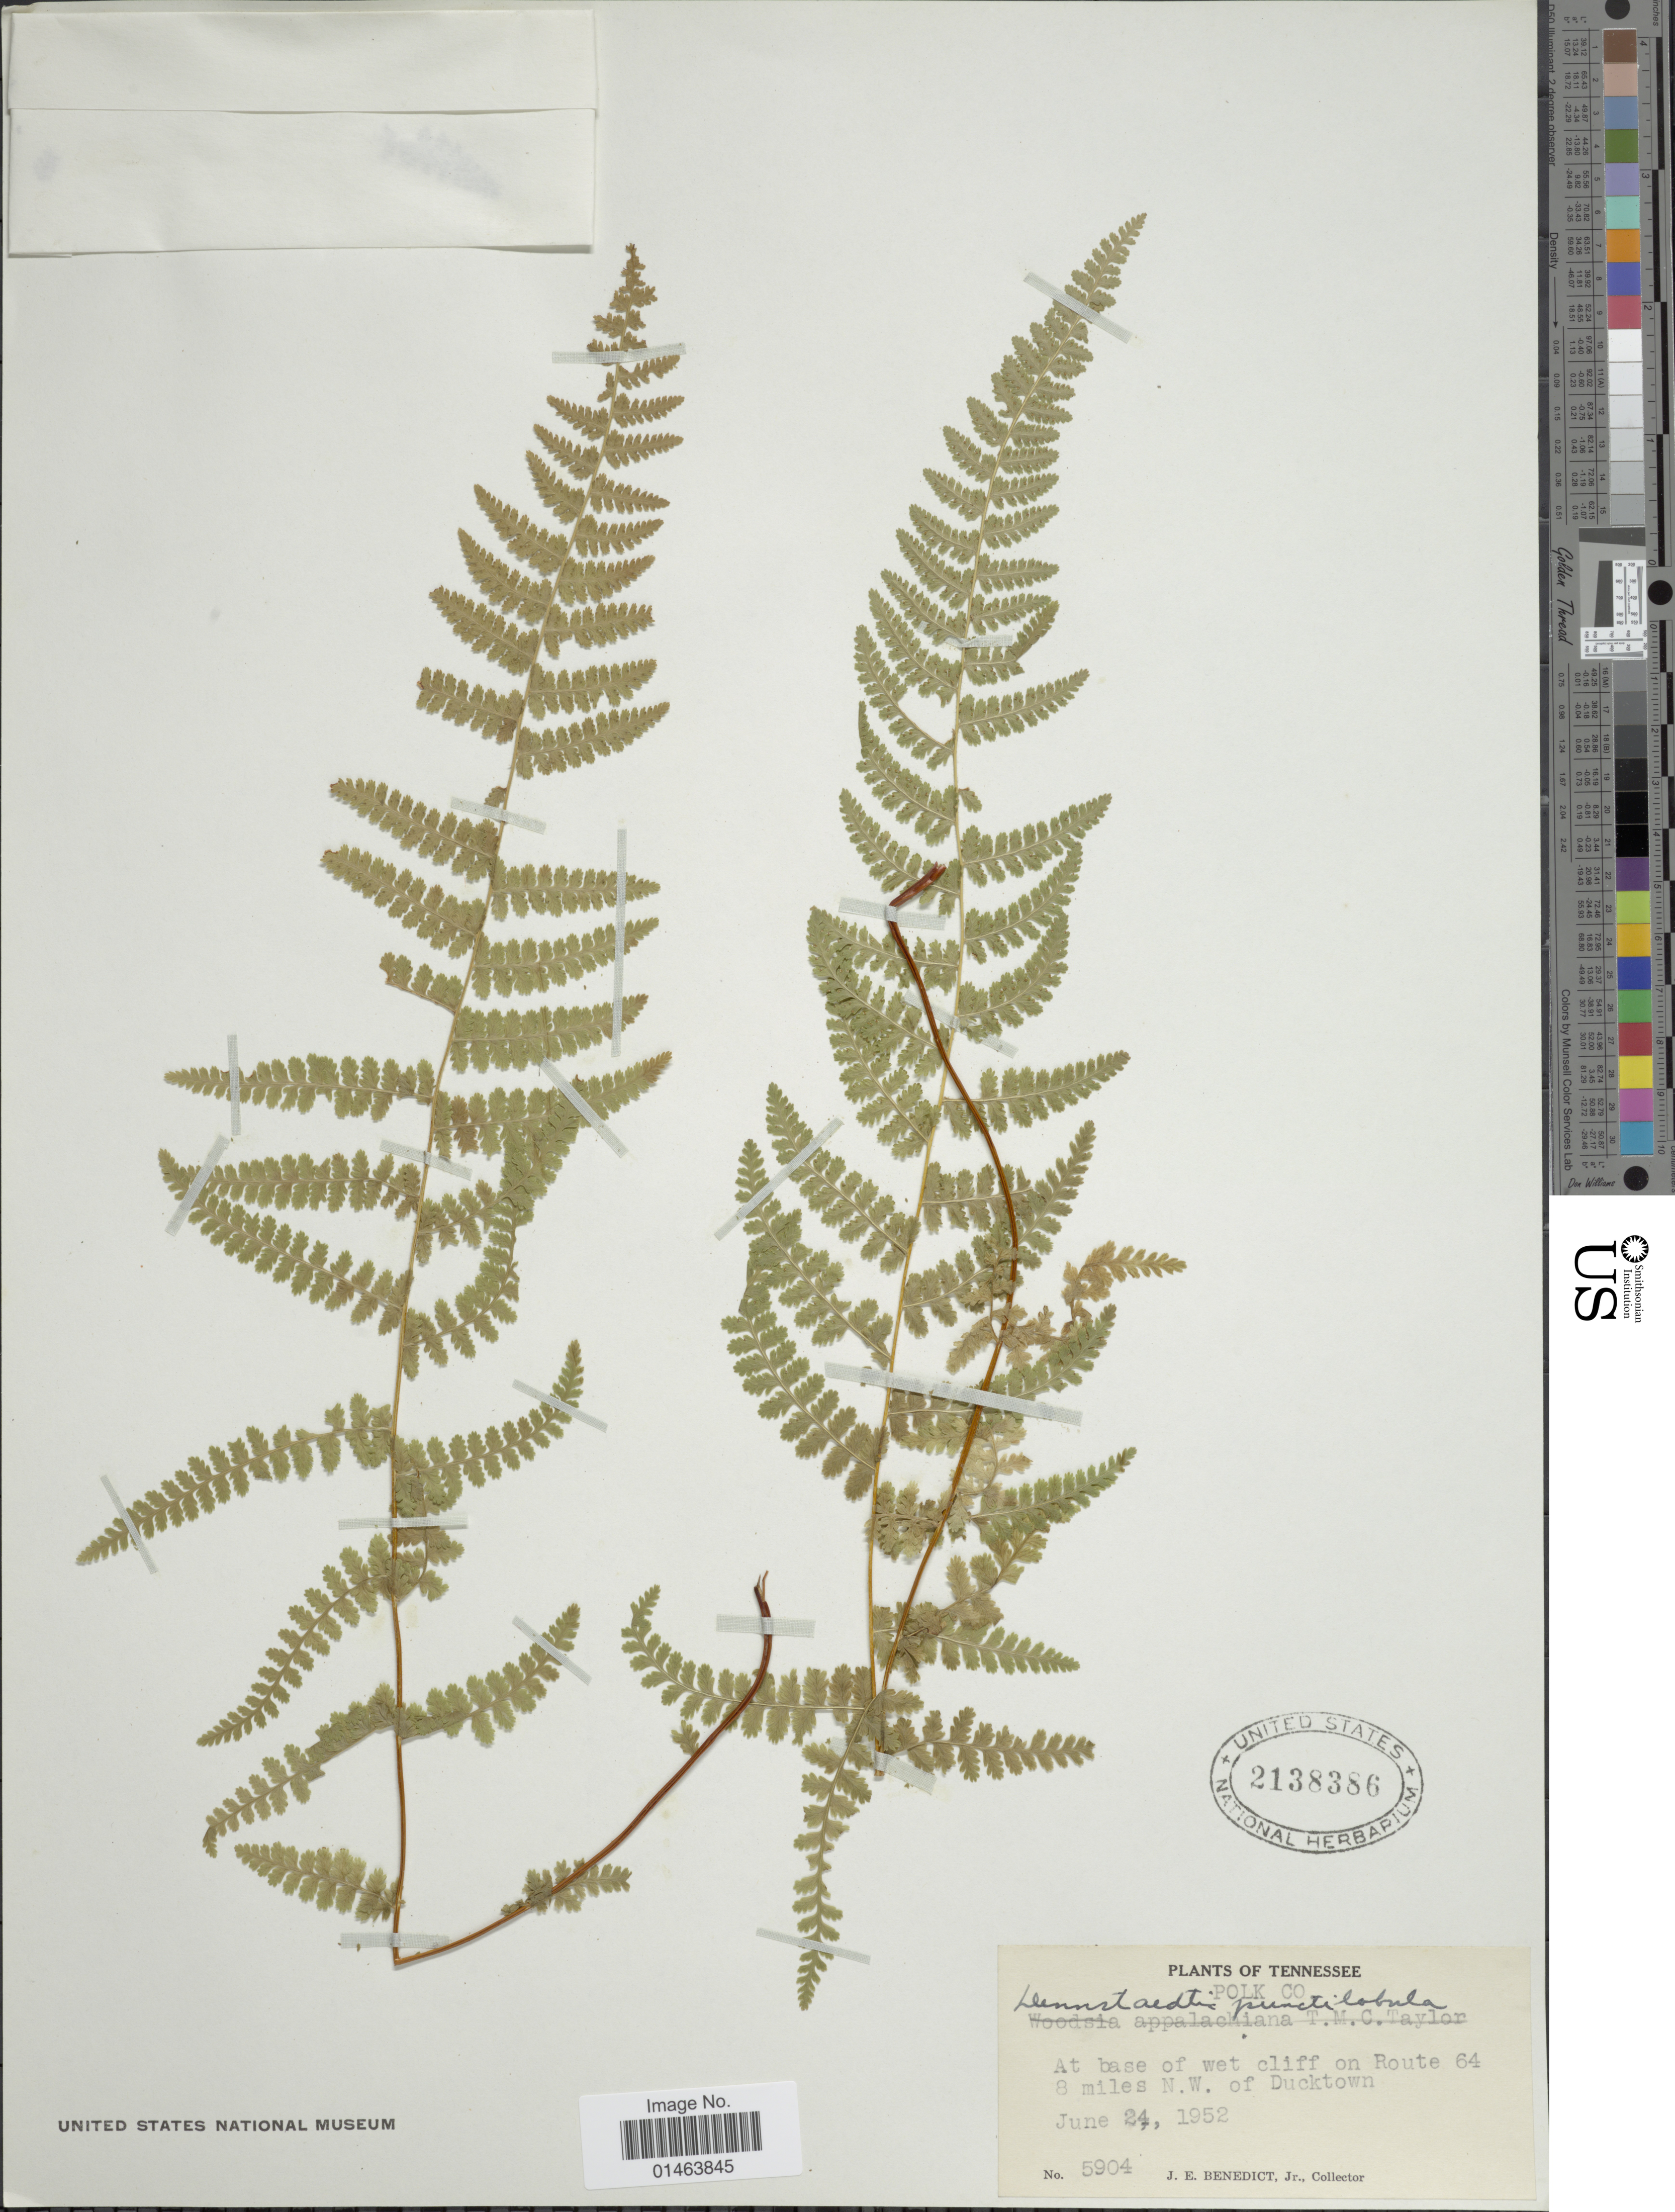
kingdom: Plantae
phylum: Tracheophyta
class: Polypodiopsida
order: Polypodiales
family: Dennstaedtiaceae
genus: Dennstaedtia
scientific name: Dennstaedtia punctilobula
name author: (Michx.) T. Moore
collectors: J. Benedict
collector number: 5904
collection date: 1952-06-24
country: United States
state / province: Tennessee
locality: Tennessee, at base of wet cliff on Route 64 8 miles N.W. of Ducktown.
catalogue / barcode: US 2138386